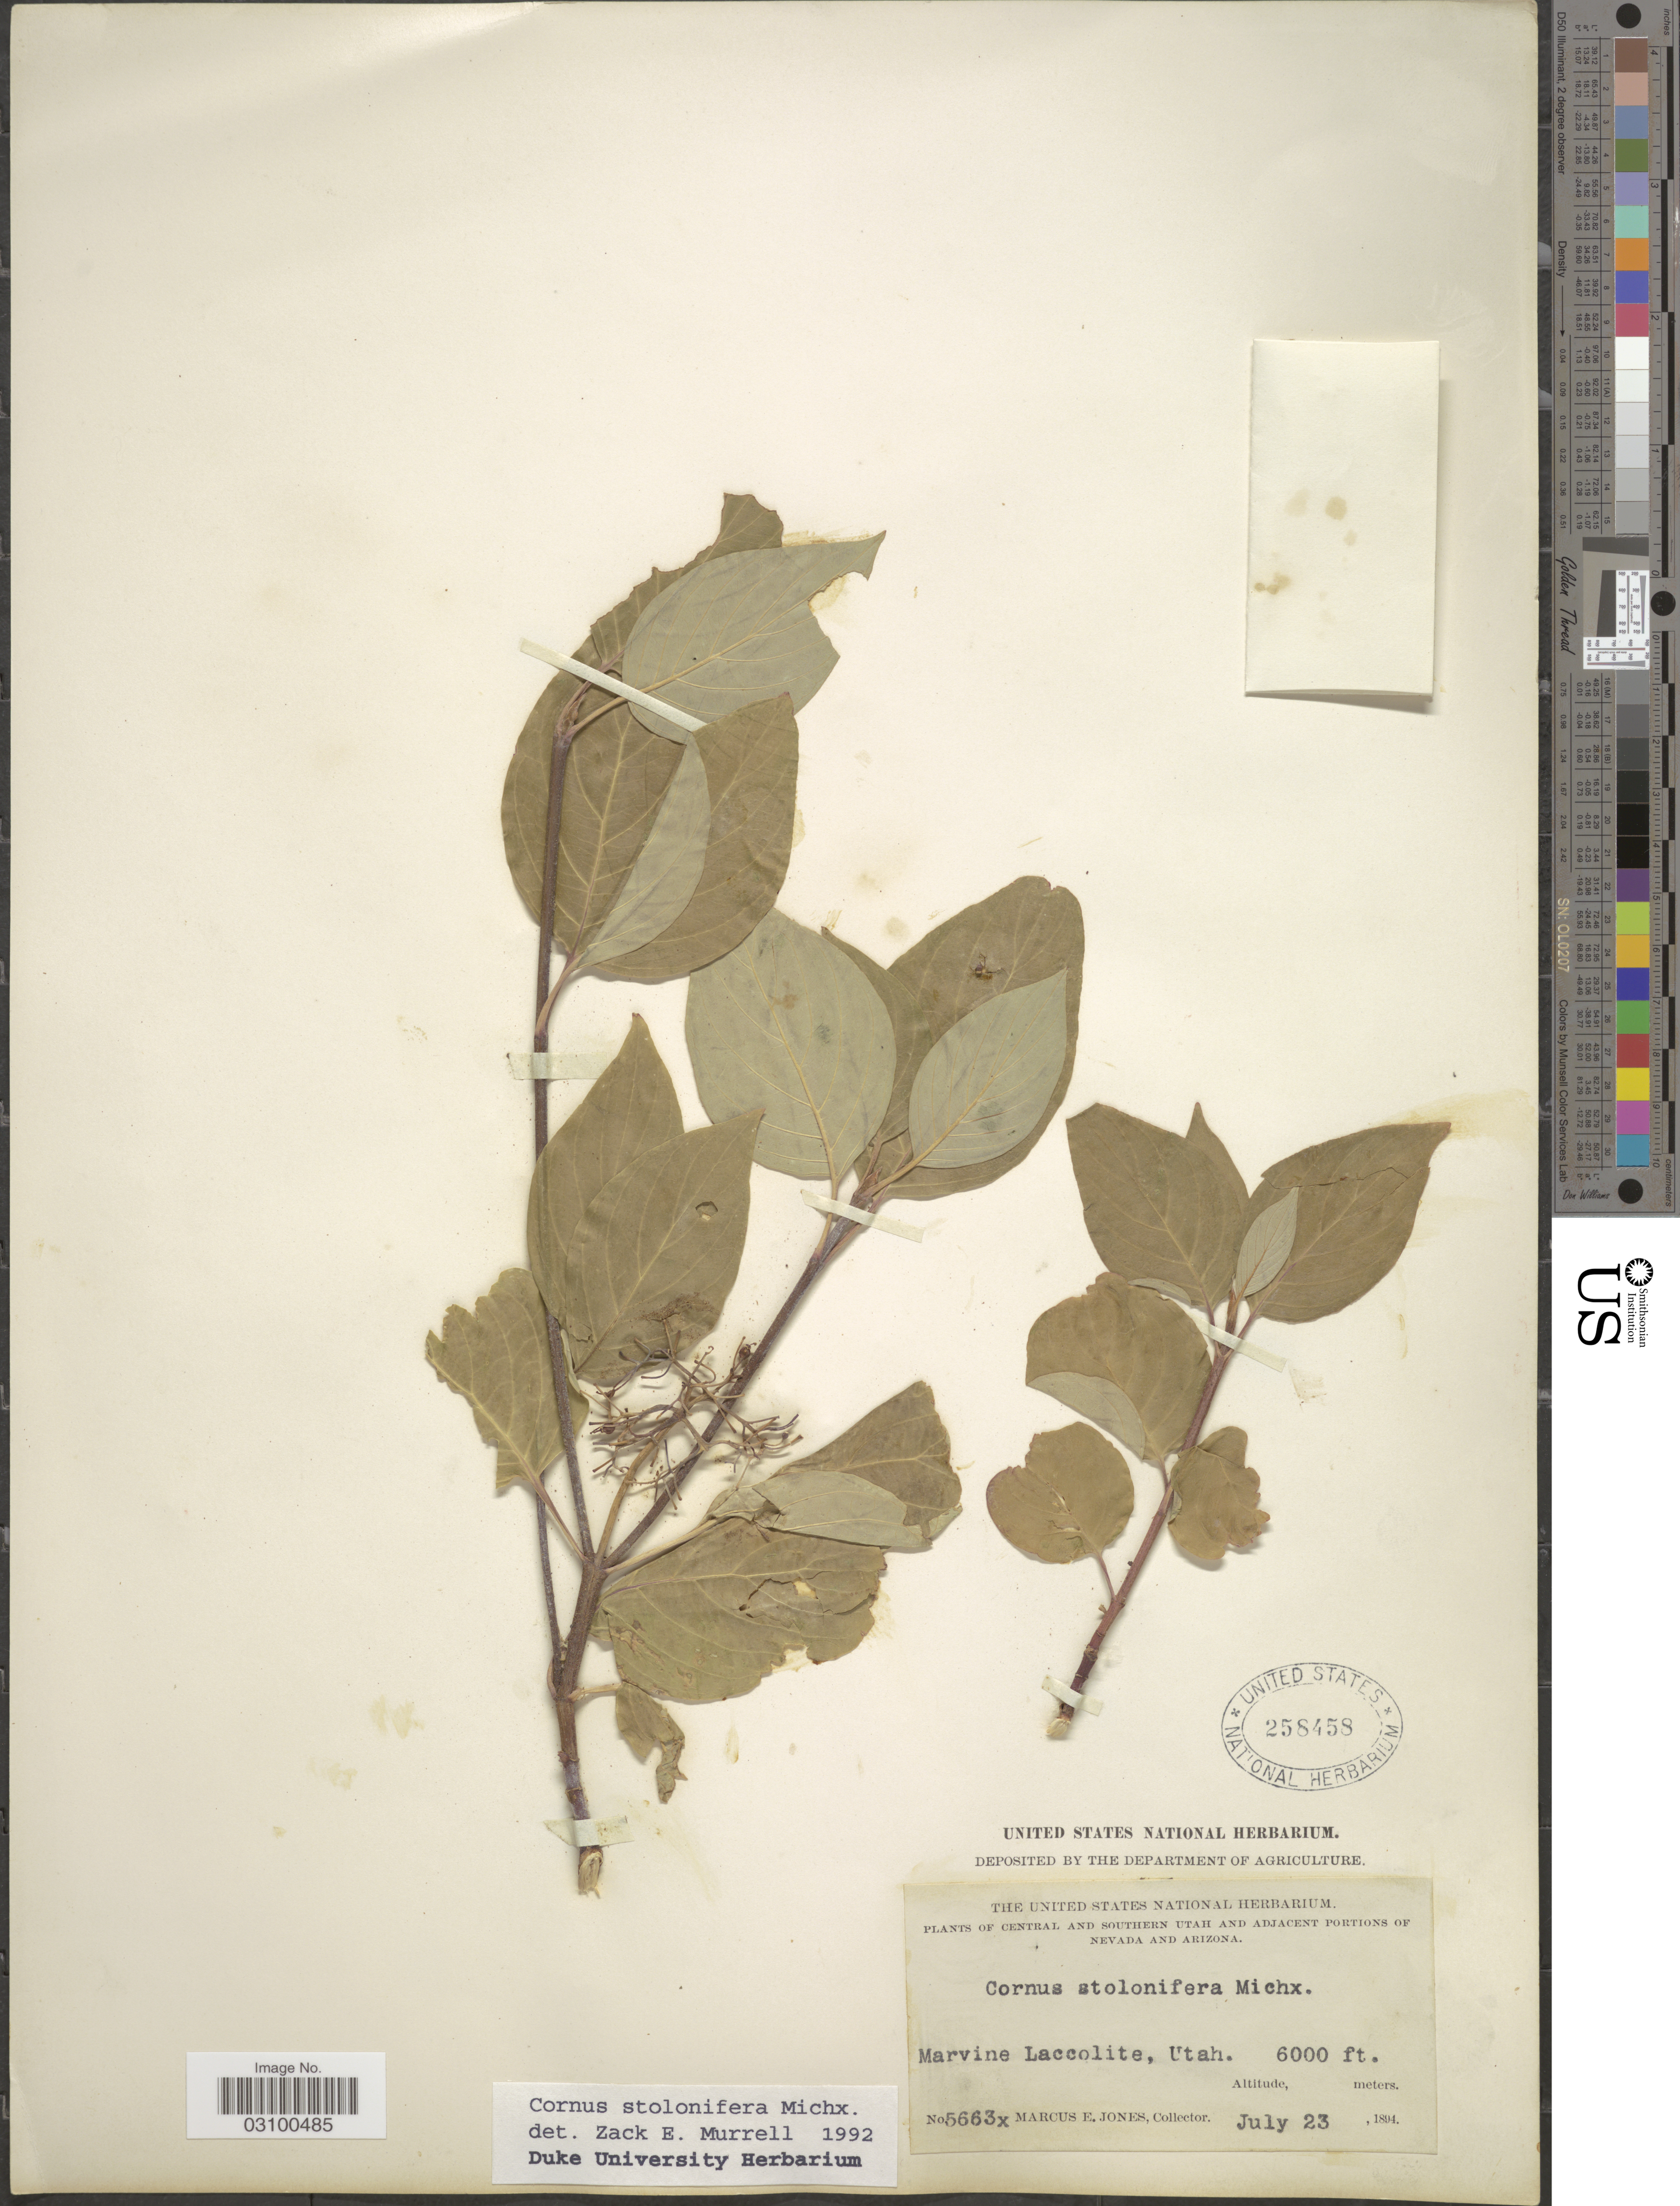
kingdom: Plantae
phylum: Tracheophyta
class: Magnoliopsida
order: Cornales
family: Cornaceae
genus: Cornus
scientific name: Cornus sericea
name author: L.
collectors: M. E. Jones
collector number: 5663x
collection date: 1894-07-23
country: United States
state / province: Utah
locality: Central and Southern Utah. Marvine Laccolite.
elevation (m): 1829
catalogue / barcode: US 258458